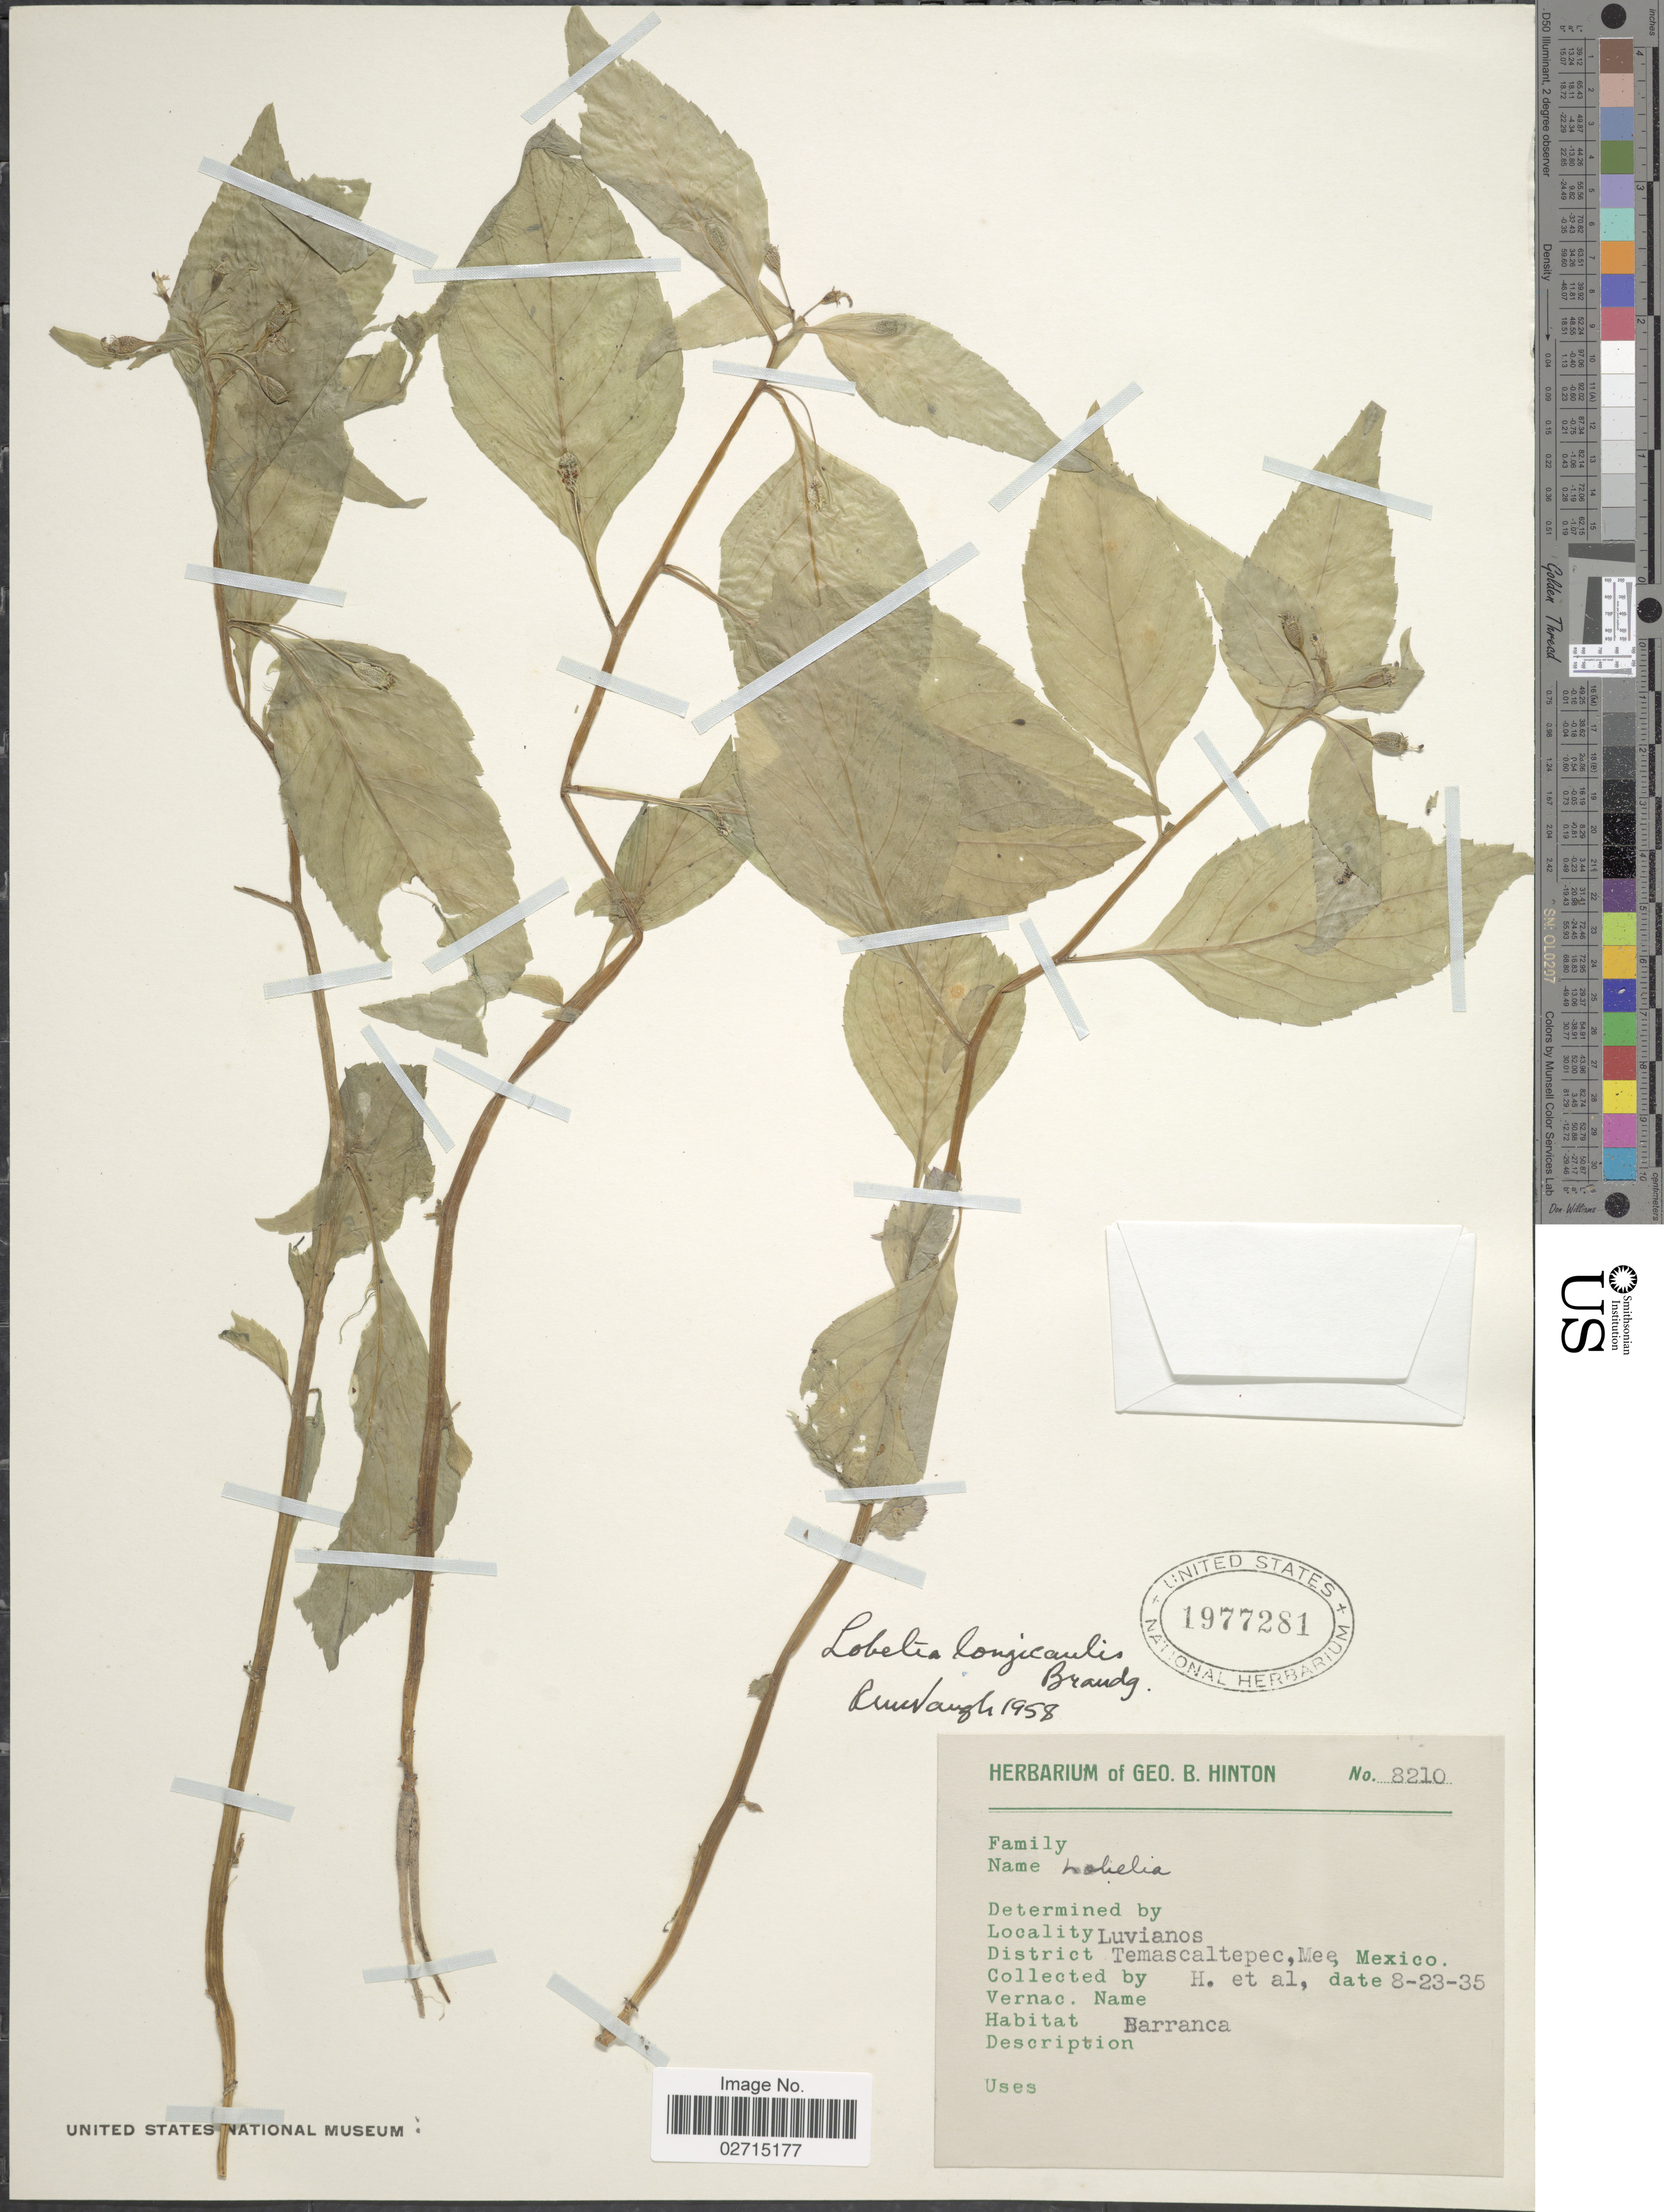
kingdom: Plantae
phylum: Tracheophyta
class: Magnoliopsida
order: Asterales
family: Campanulaceae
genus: Lobelia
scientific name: Lobelia longicaulis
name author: Brandegee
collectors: G. B. Hinton & et al.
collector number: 8210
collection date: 1935-08-23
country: Mexico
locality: Luvianos, District Temascaltepec, Mee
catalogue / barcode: US 1977281